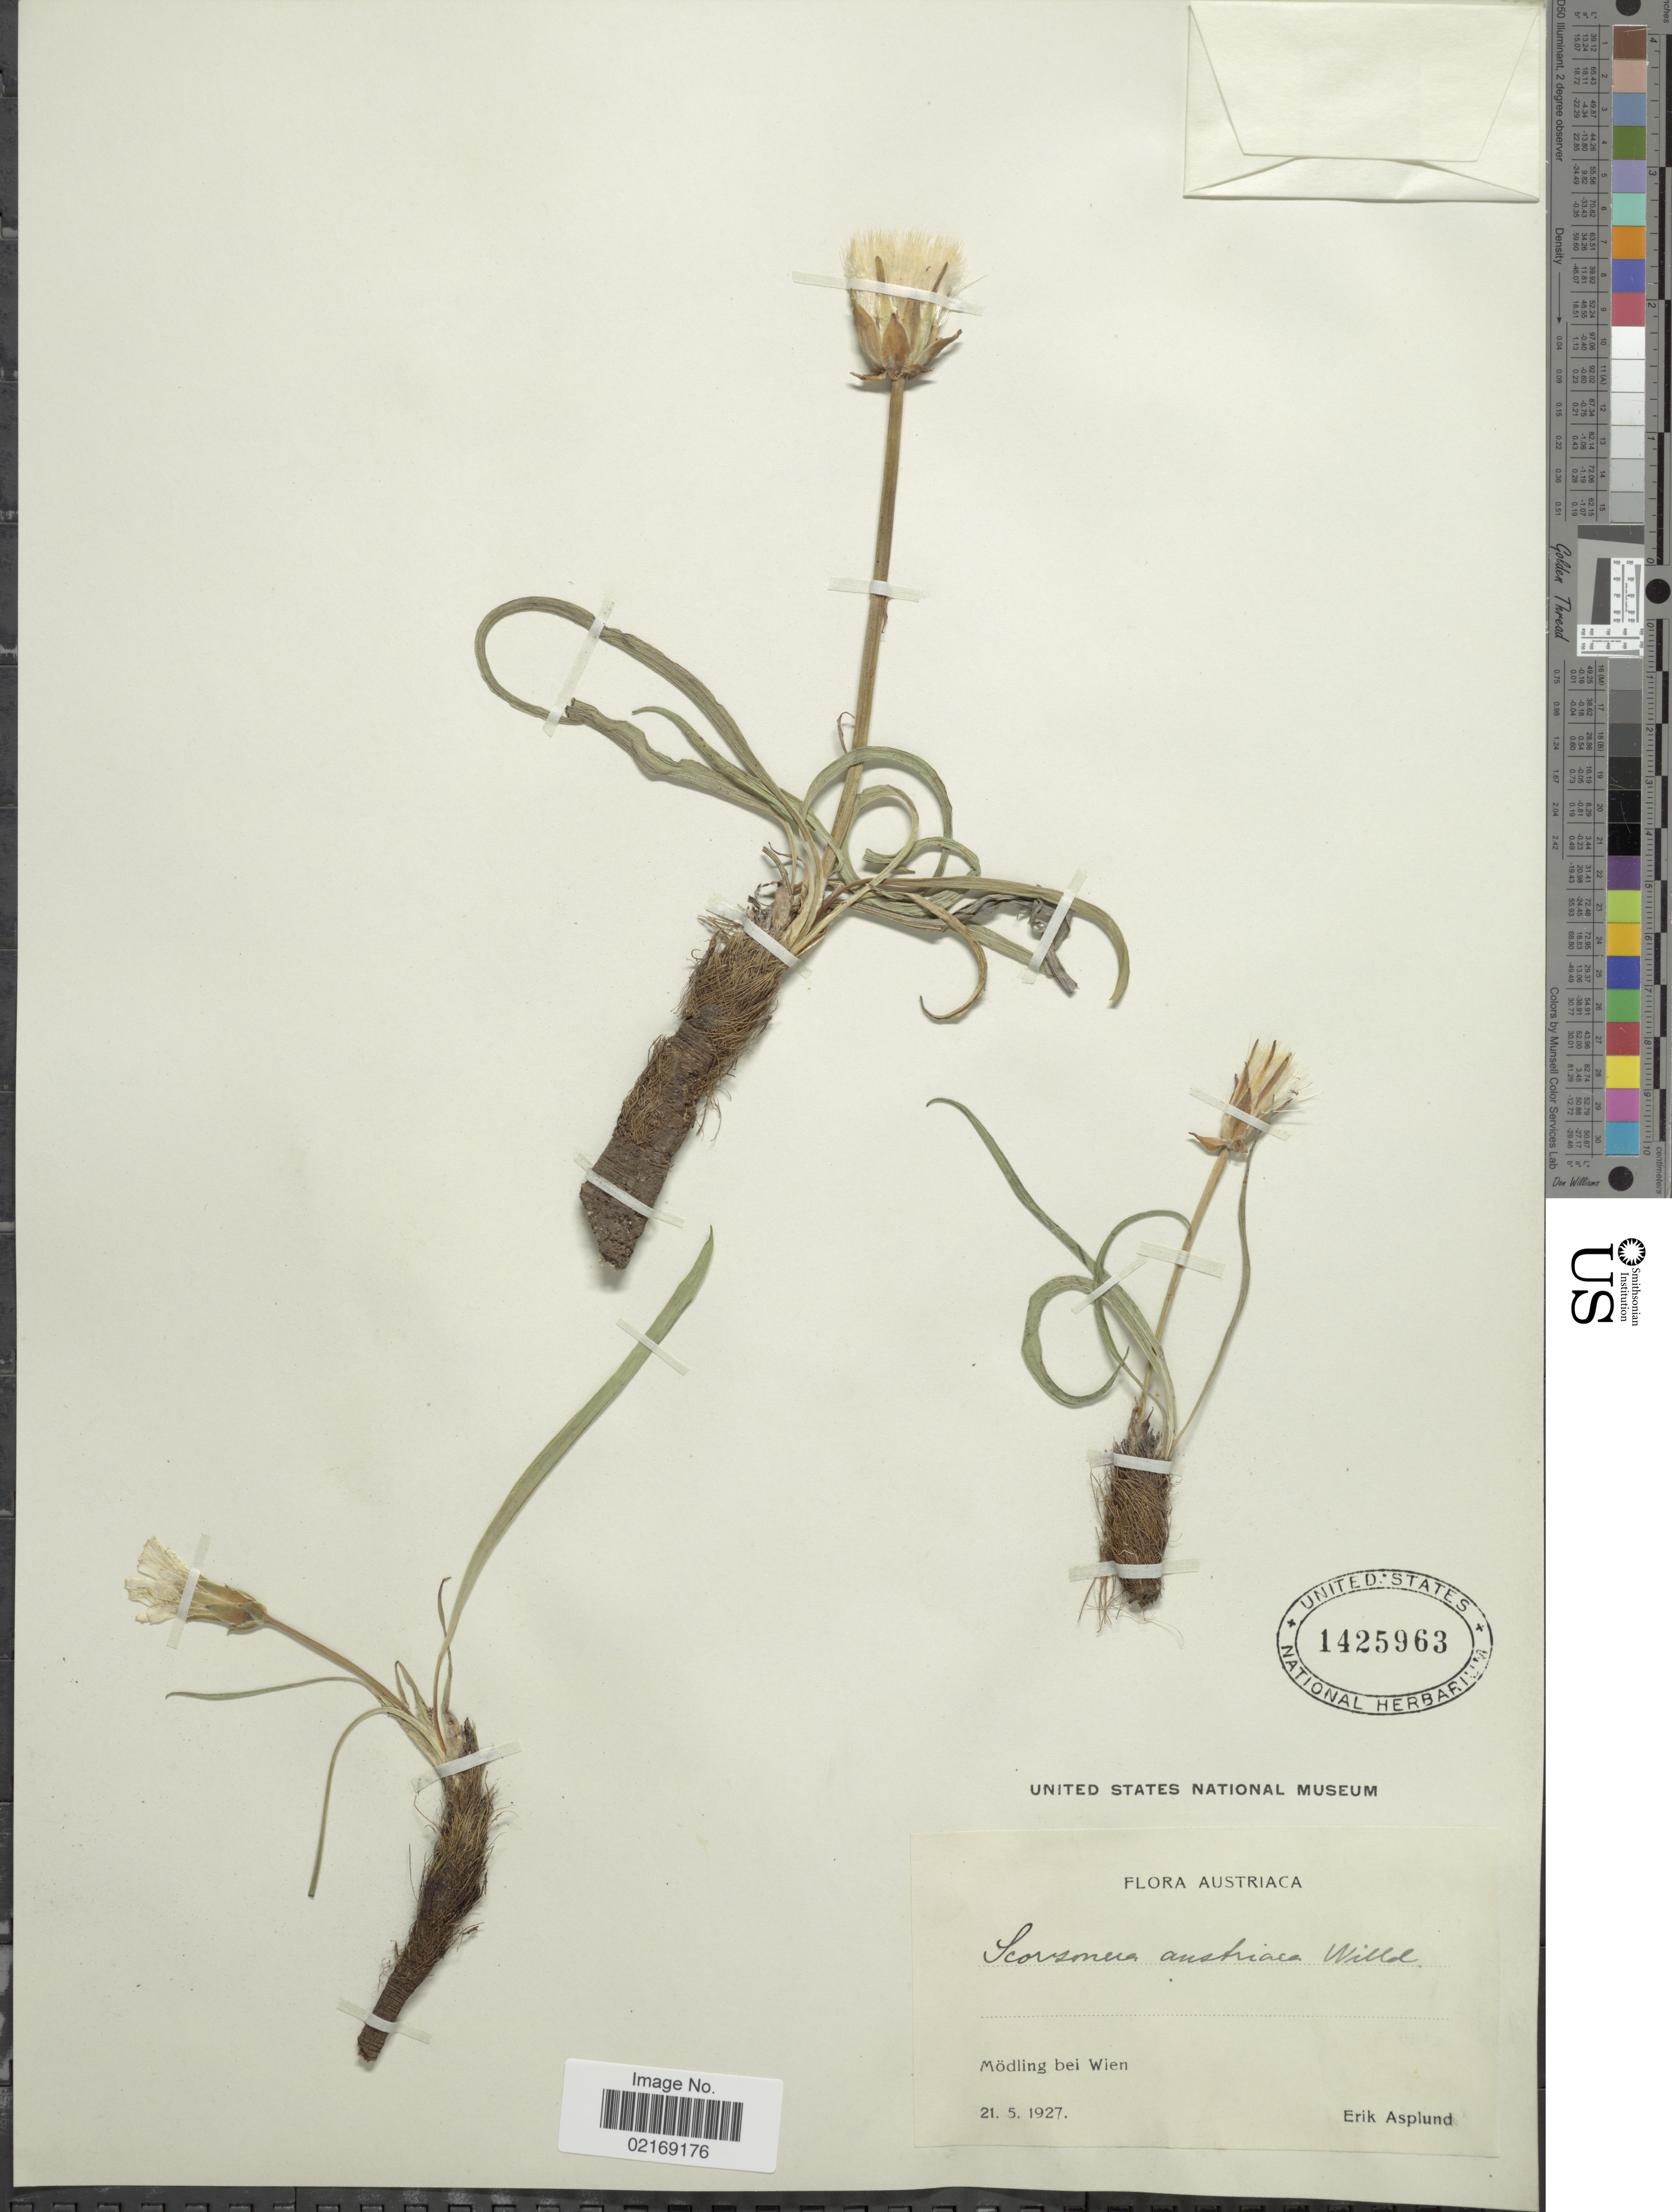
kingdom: Plantae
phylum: Tracheophyta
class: Magnoliopsida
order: Asterales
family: Asteraceae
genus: Scorzonera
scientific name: Scorzonera austriaca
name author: Willd.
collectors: E. Asplund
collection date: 1927-05-21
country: Austria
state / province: Wien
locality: Austriaca, Mödling bei Wien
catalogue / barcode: US 1425963